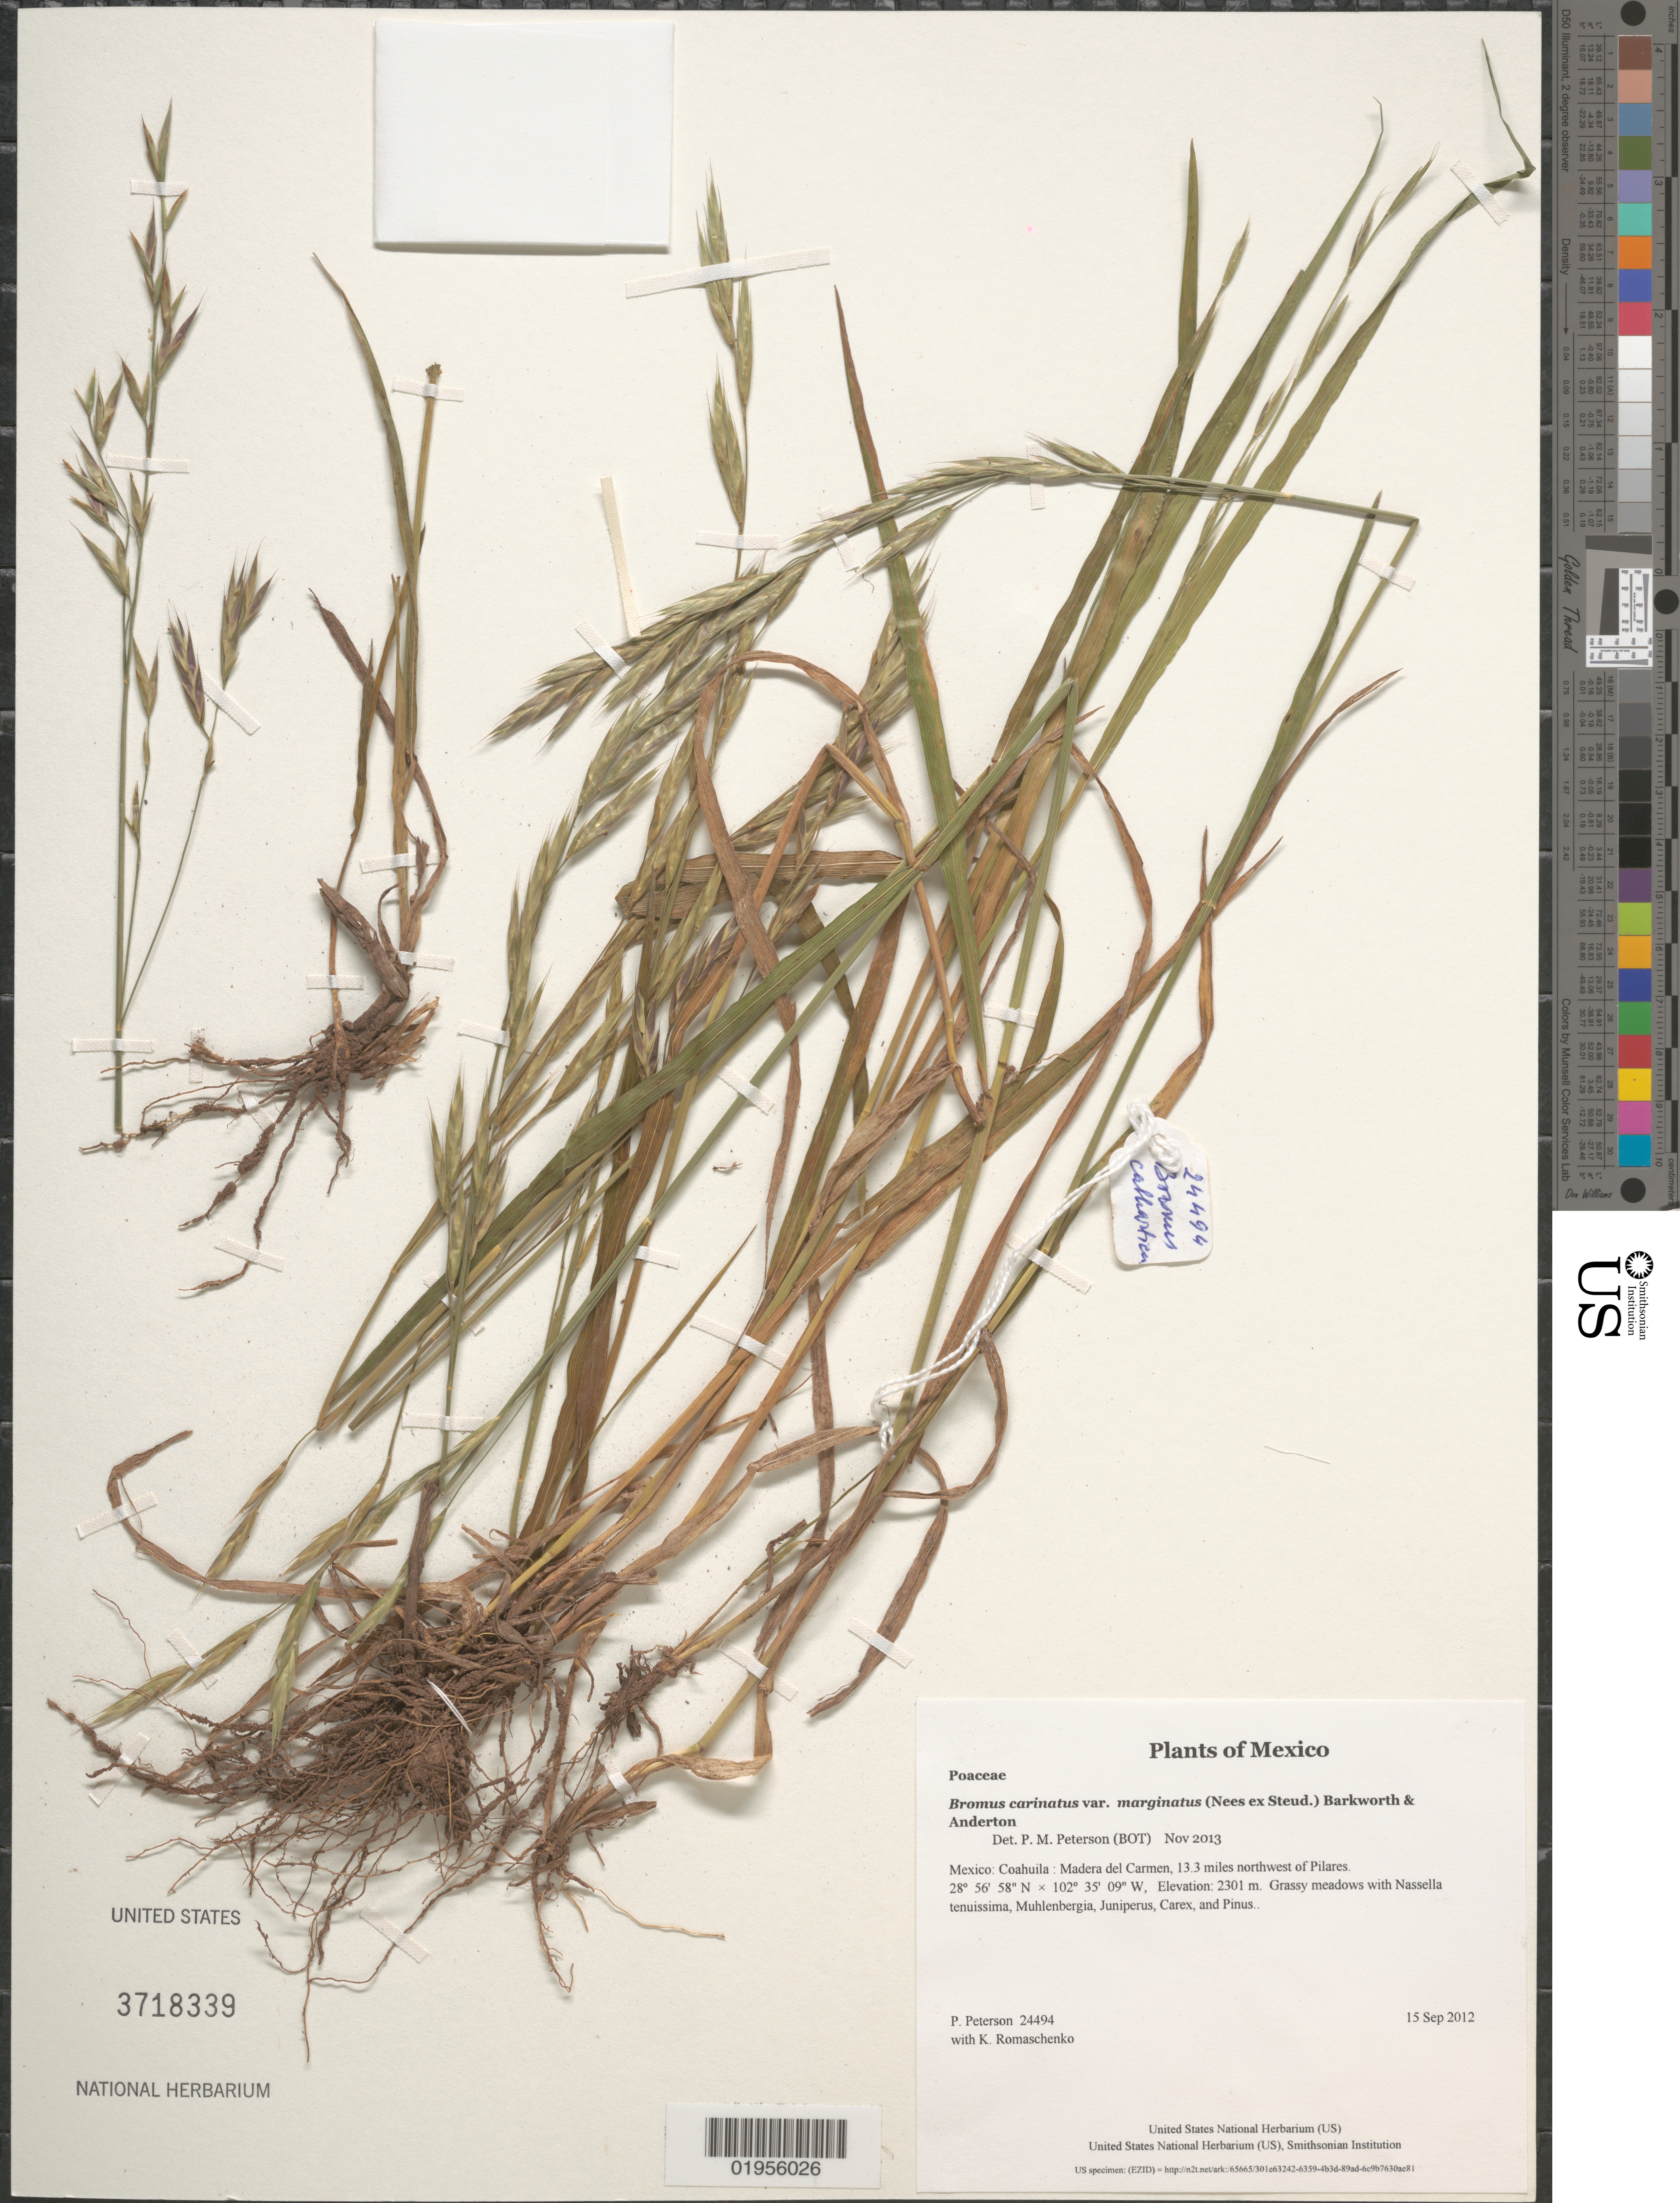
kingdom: Plantae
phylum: Tracheophyta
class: Liliopsida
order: Poales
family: Poaceae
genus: Bromus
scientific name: Bromus carinatus var. marginatus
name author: (Nees ex Steud.) Barkworth & Anderton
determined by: Peterson, Paul M., (BOT), Smithsonian Institution - National Museum of Natural History (UNITED STATES)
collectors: P. M. Peterson & K. Romaschenko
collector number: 24494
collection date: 2012-09-15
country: Mexico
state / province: Coahuila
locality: Madera del Carmen, 13.3 miles northwest of Pilares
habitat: Grassy meadows with Nassella tenuissima, Muhlenbergia, Juniperus, Carex, and Pinus.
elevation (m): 2301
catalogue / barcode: US 3718339